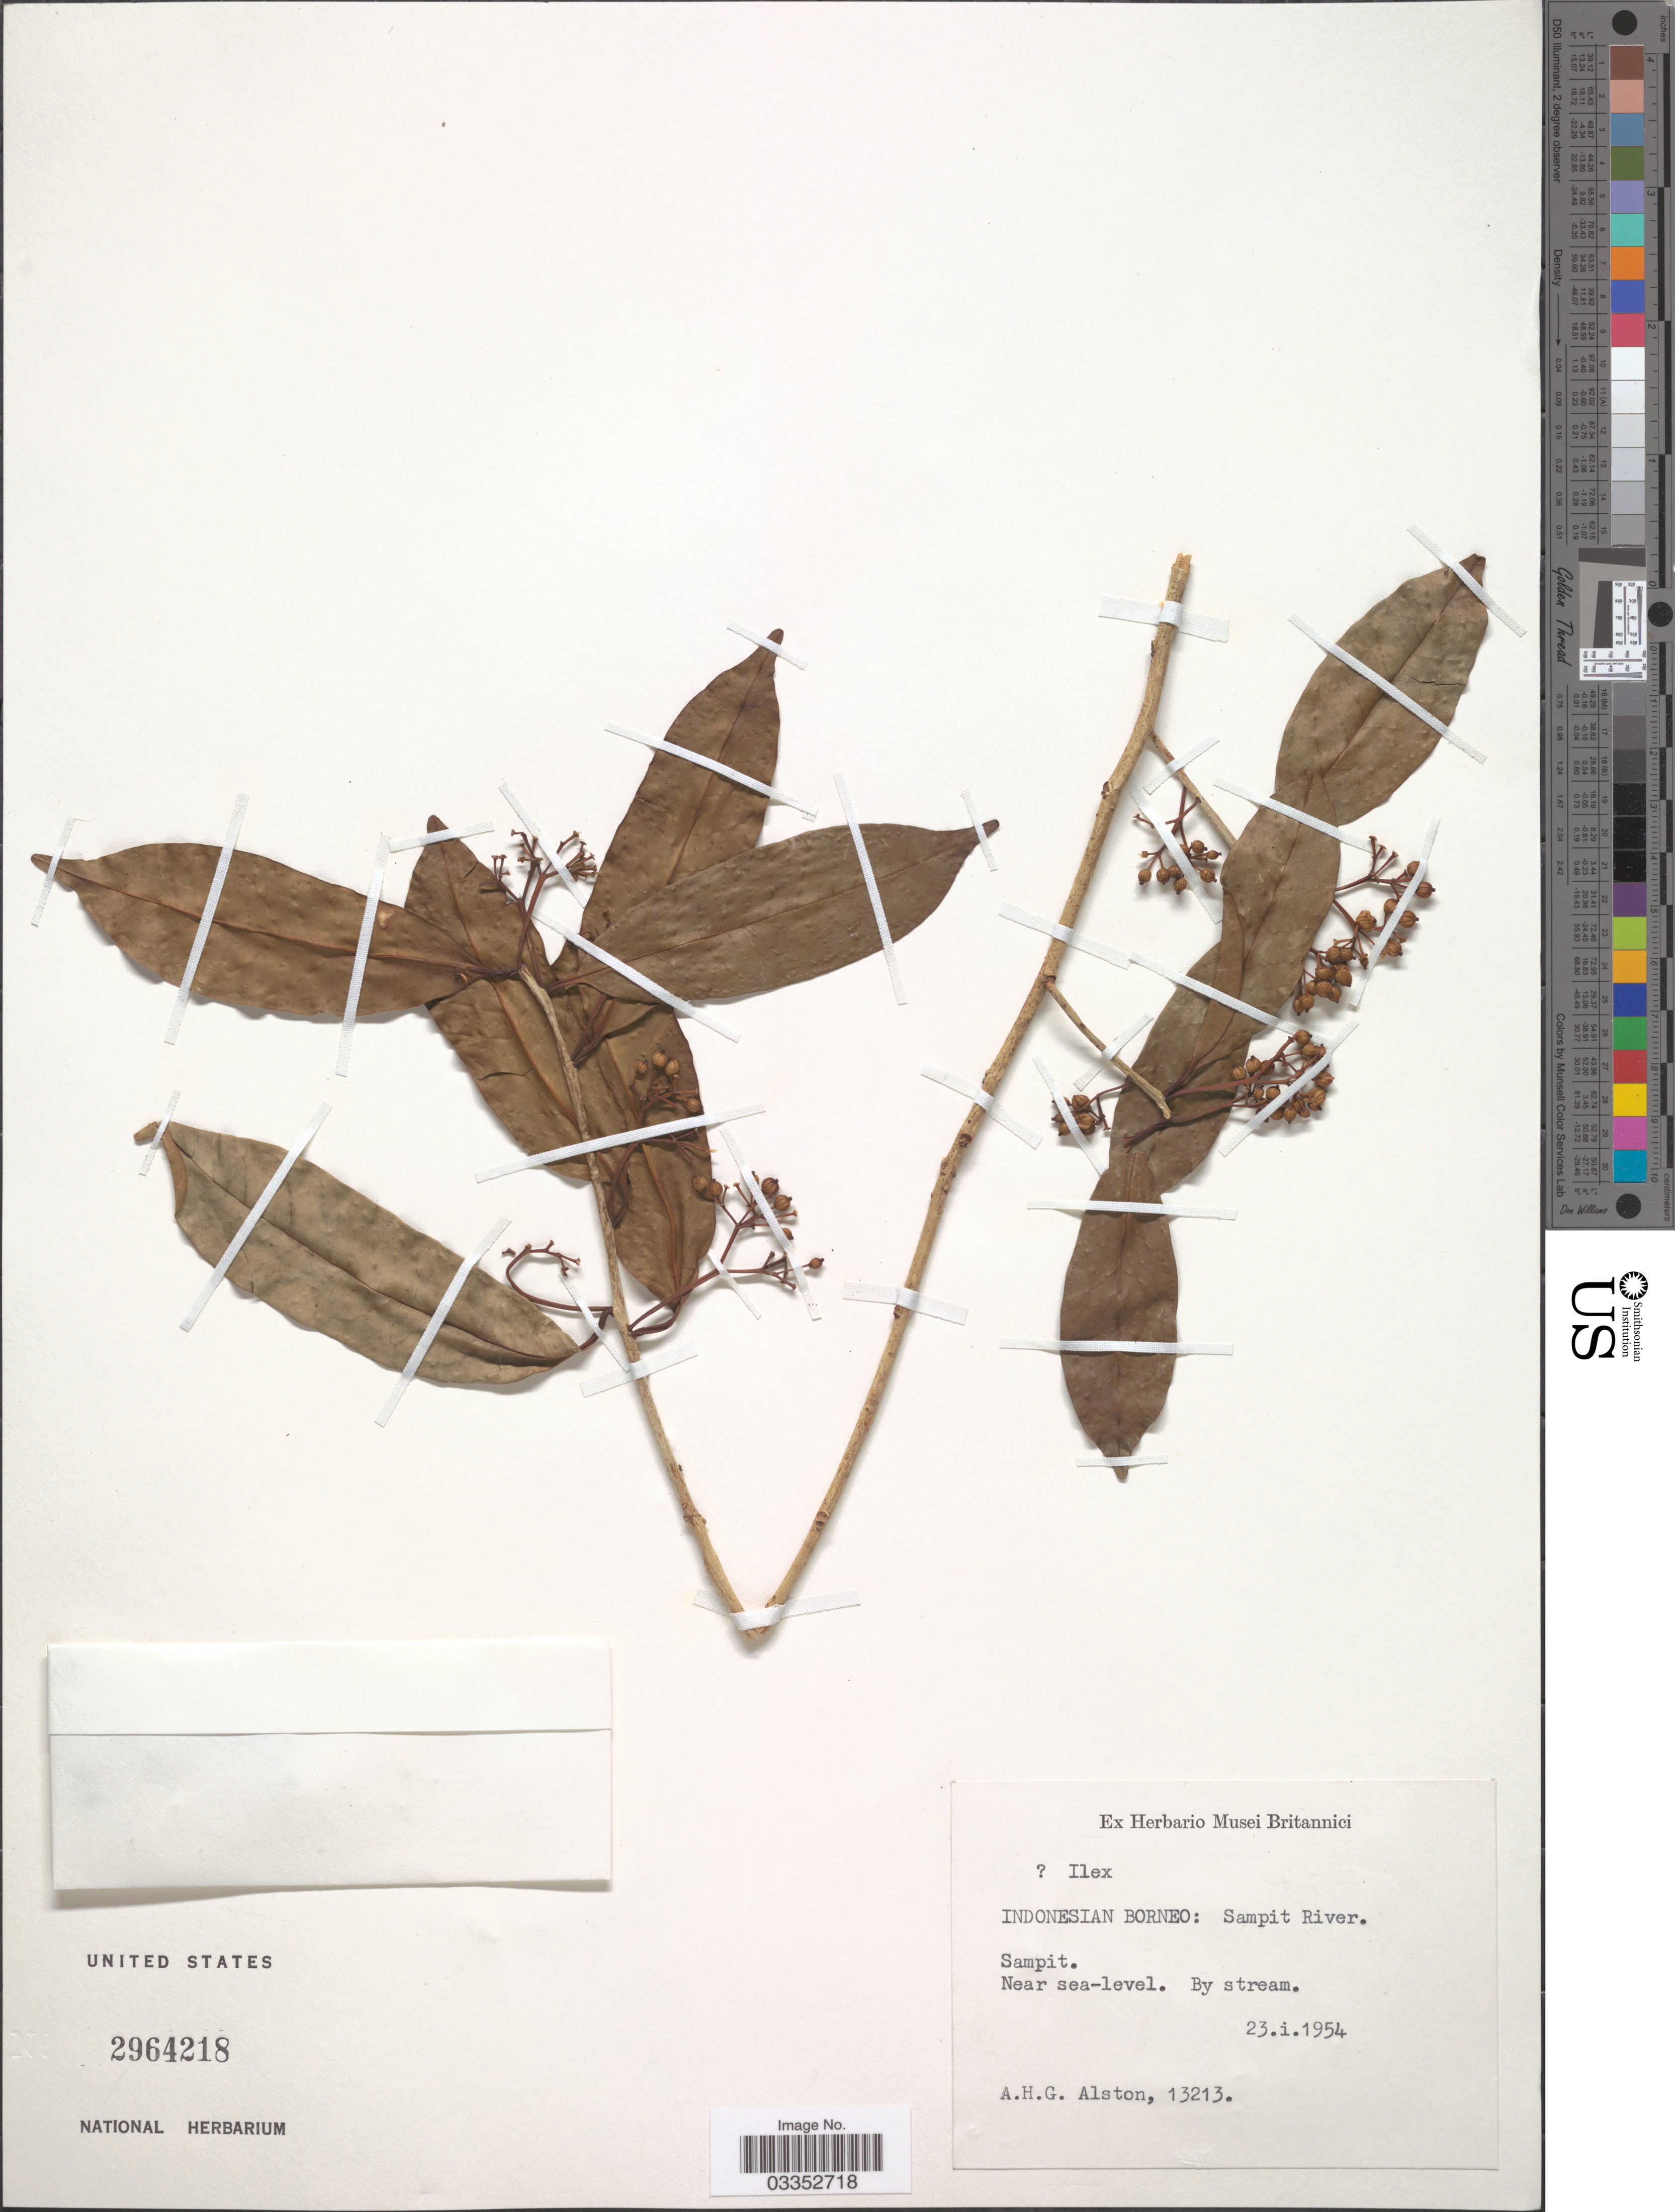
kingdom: Plantae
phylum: Tracheophyta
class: Magnoliopsida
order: Aquifoliales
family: Aquifoliaceae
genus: Ilex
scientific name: Ilex sp.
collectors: A. H. Alston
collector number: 13213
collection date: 1954-01-23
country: Indonesia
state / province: Kalimantan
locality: Indonesian Borneo: Sampit River. Sampit.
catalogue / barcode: US 2964218